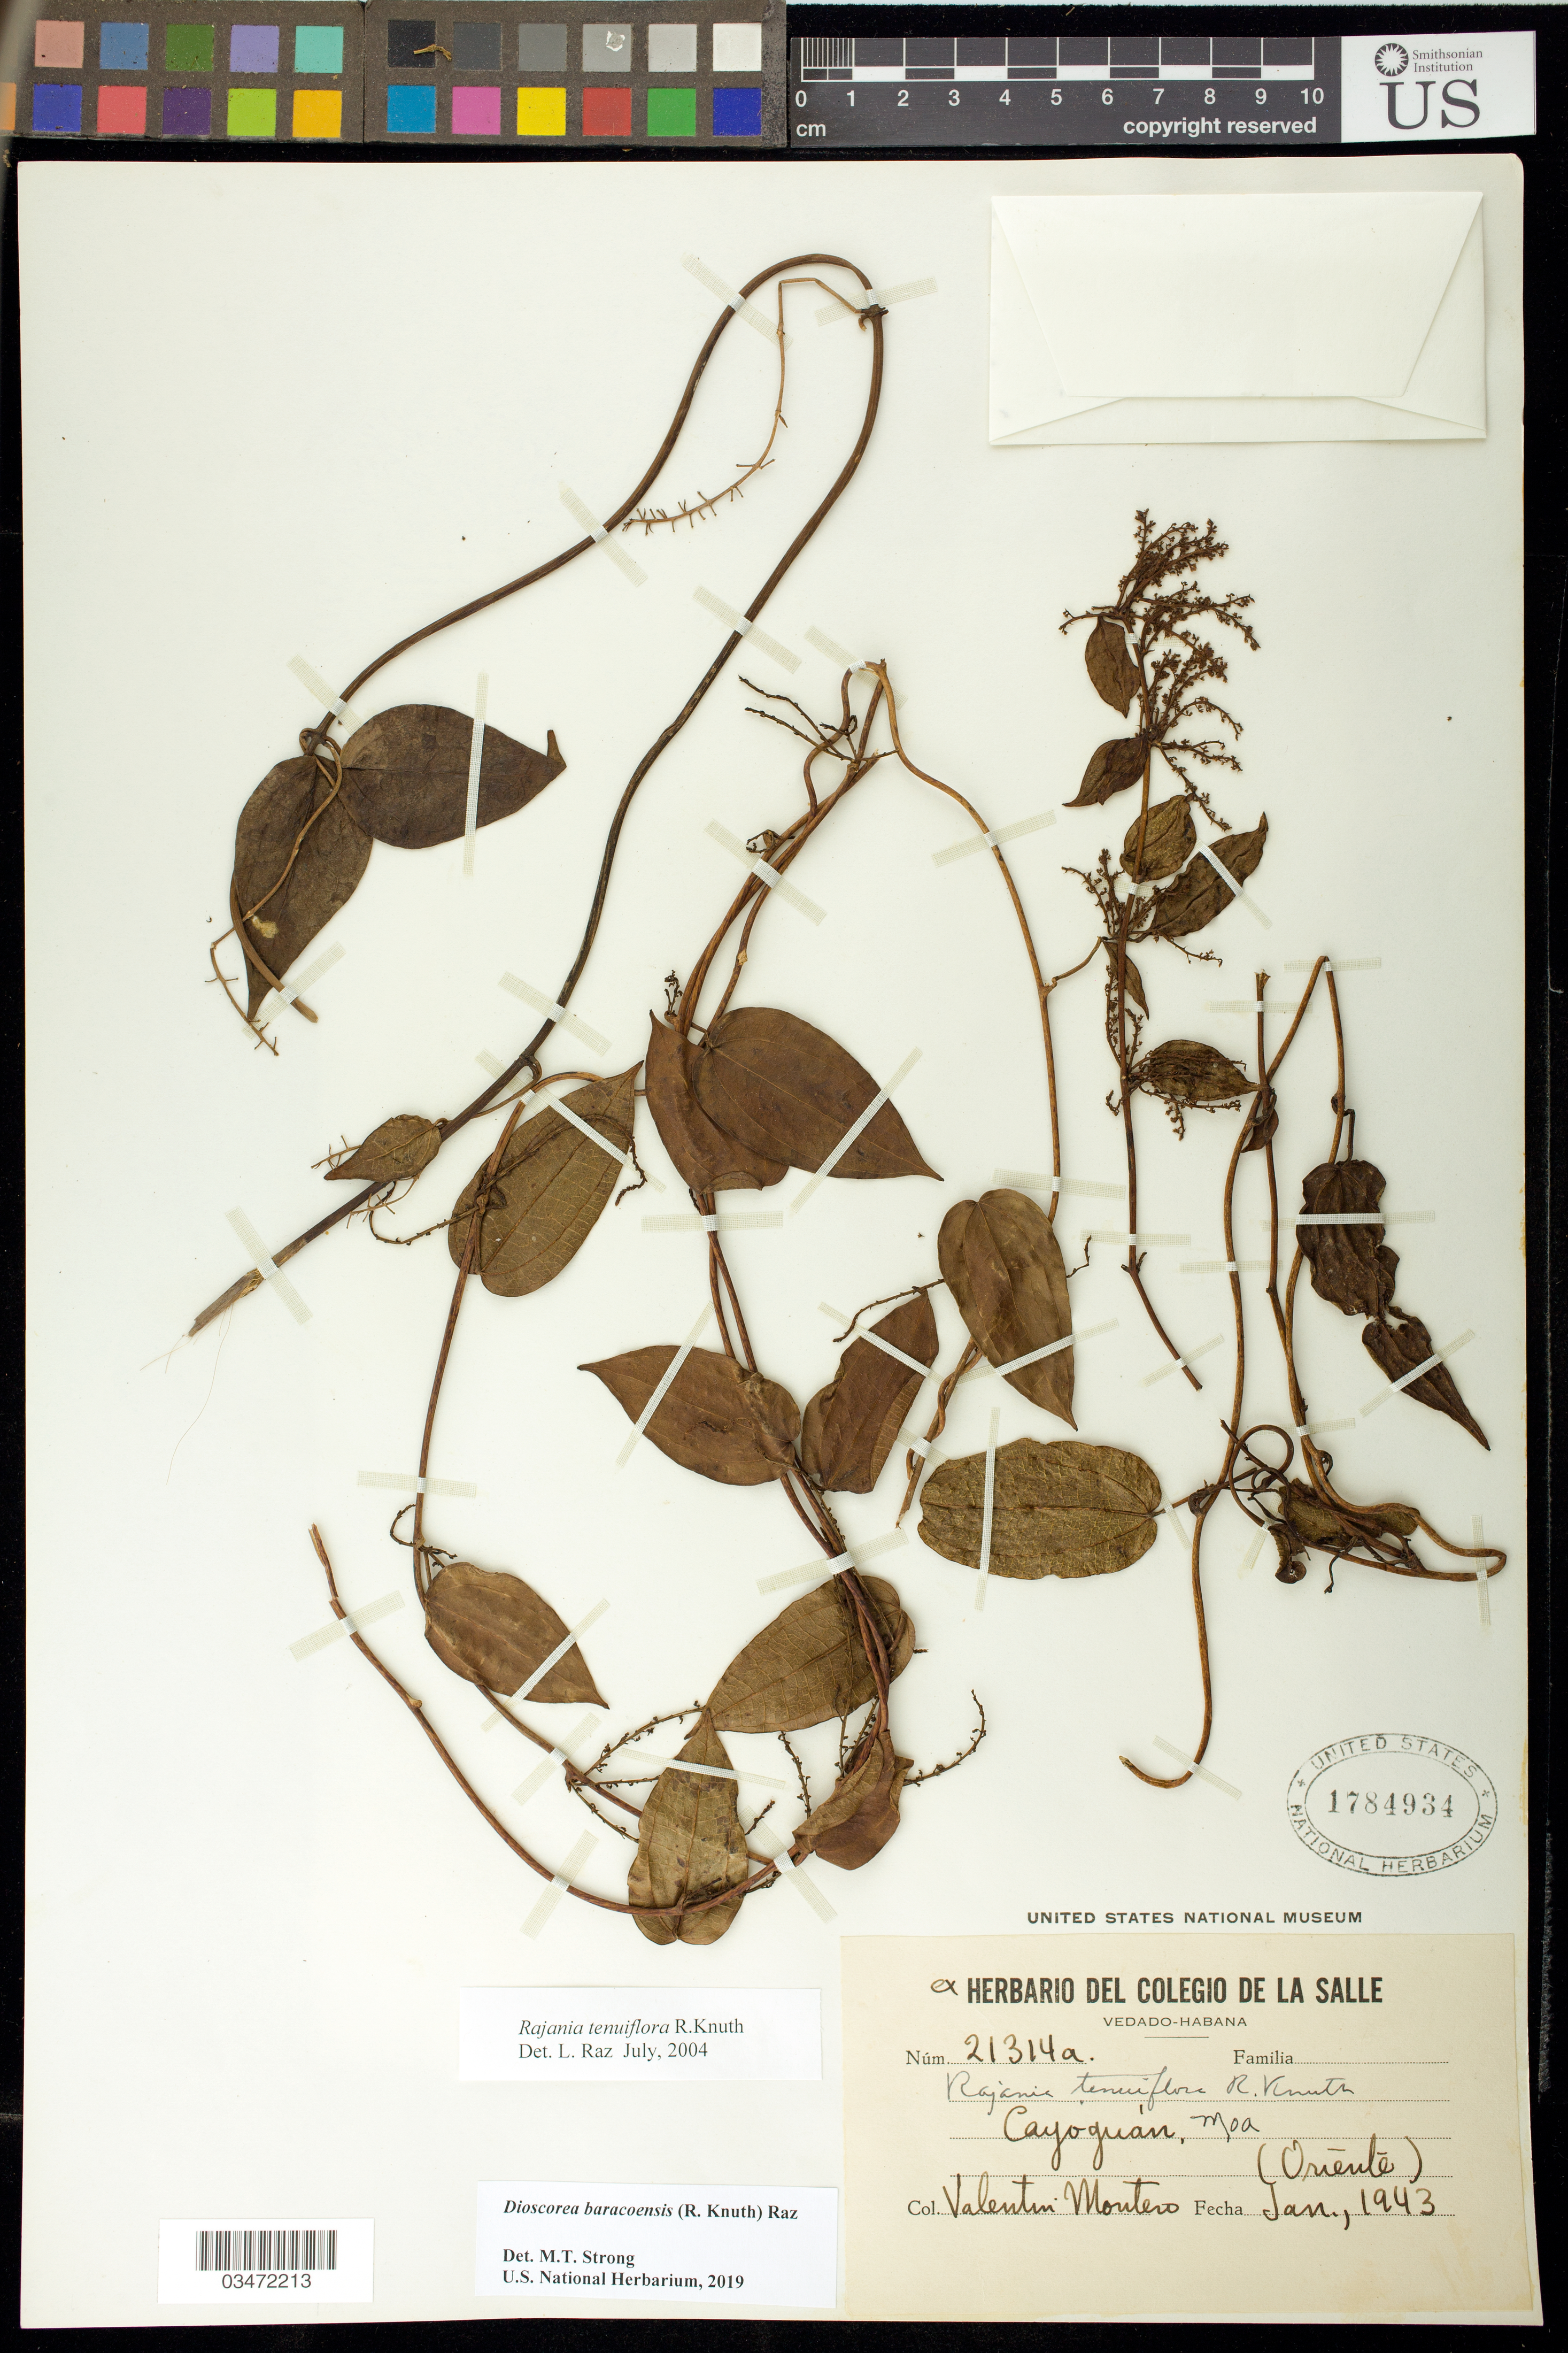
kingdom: Plantae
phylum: Tracheophyta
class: Liliopsida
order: Dioscoreales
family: Dioscoreaceae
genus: Dioscorea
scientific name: Dioscorea baracoensis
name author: (R. Knuth) Raz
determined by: Strong, M. T., (US), Smithsonian Institution - National Museum of Natural History (UNITED STATES)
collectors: V. Montero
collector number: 21314 a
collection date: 1943-01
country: Cuba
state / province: Holguín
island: Cuba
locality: Oriente [Holguín]. Cayoguán, Moa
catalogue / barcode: US 1784934